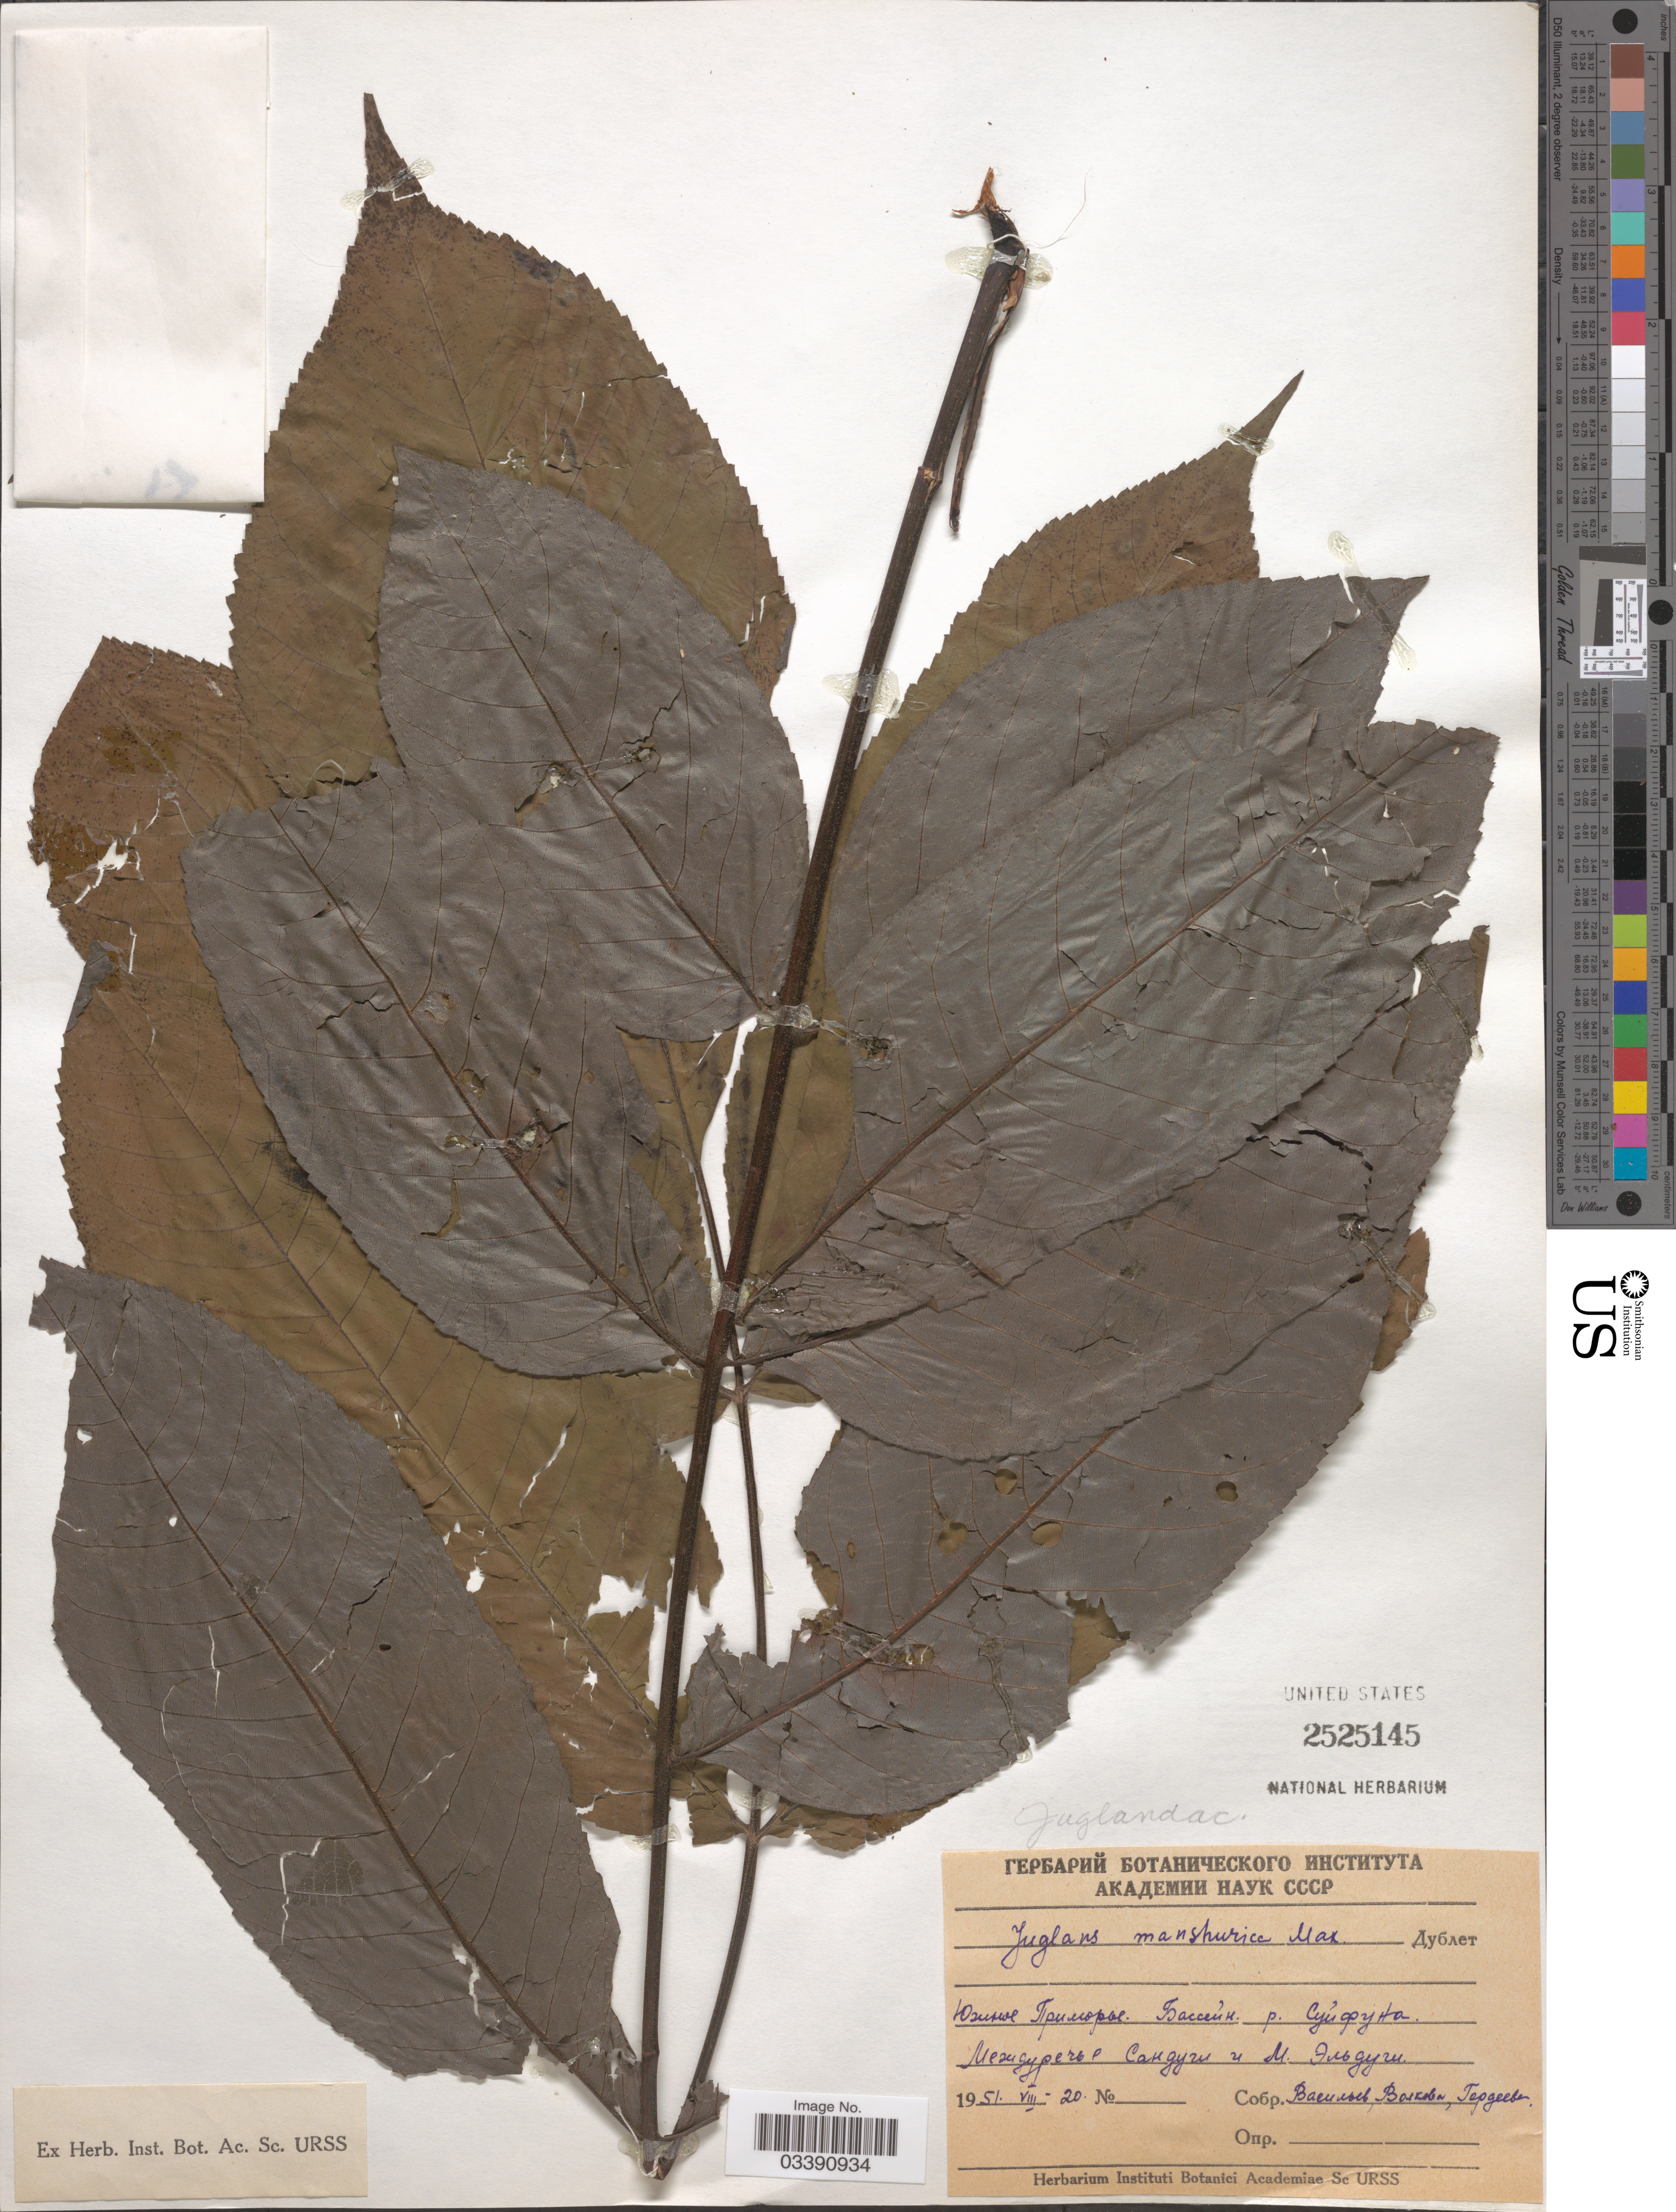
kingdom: Plantae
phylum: Tracheophyta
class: Magnoliopsida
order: Fagales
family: Juglandaceae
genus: Juglans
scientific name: Juglans mandshurica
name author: Maxim.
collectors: Vasilev, Volkova & Gordeeva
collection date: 1951-08-20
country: Russian Federation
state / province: Primorsky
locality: Basin of River Suifun, between River Sanduga and River Elduga.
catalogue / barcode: US 2525145